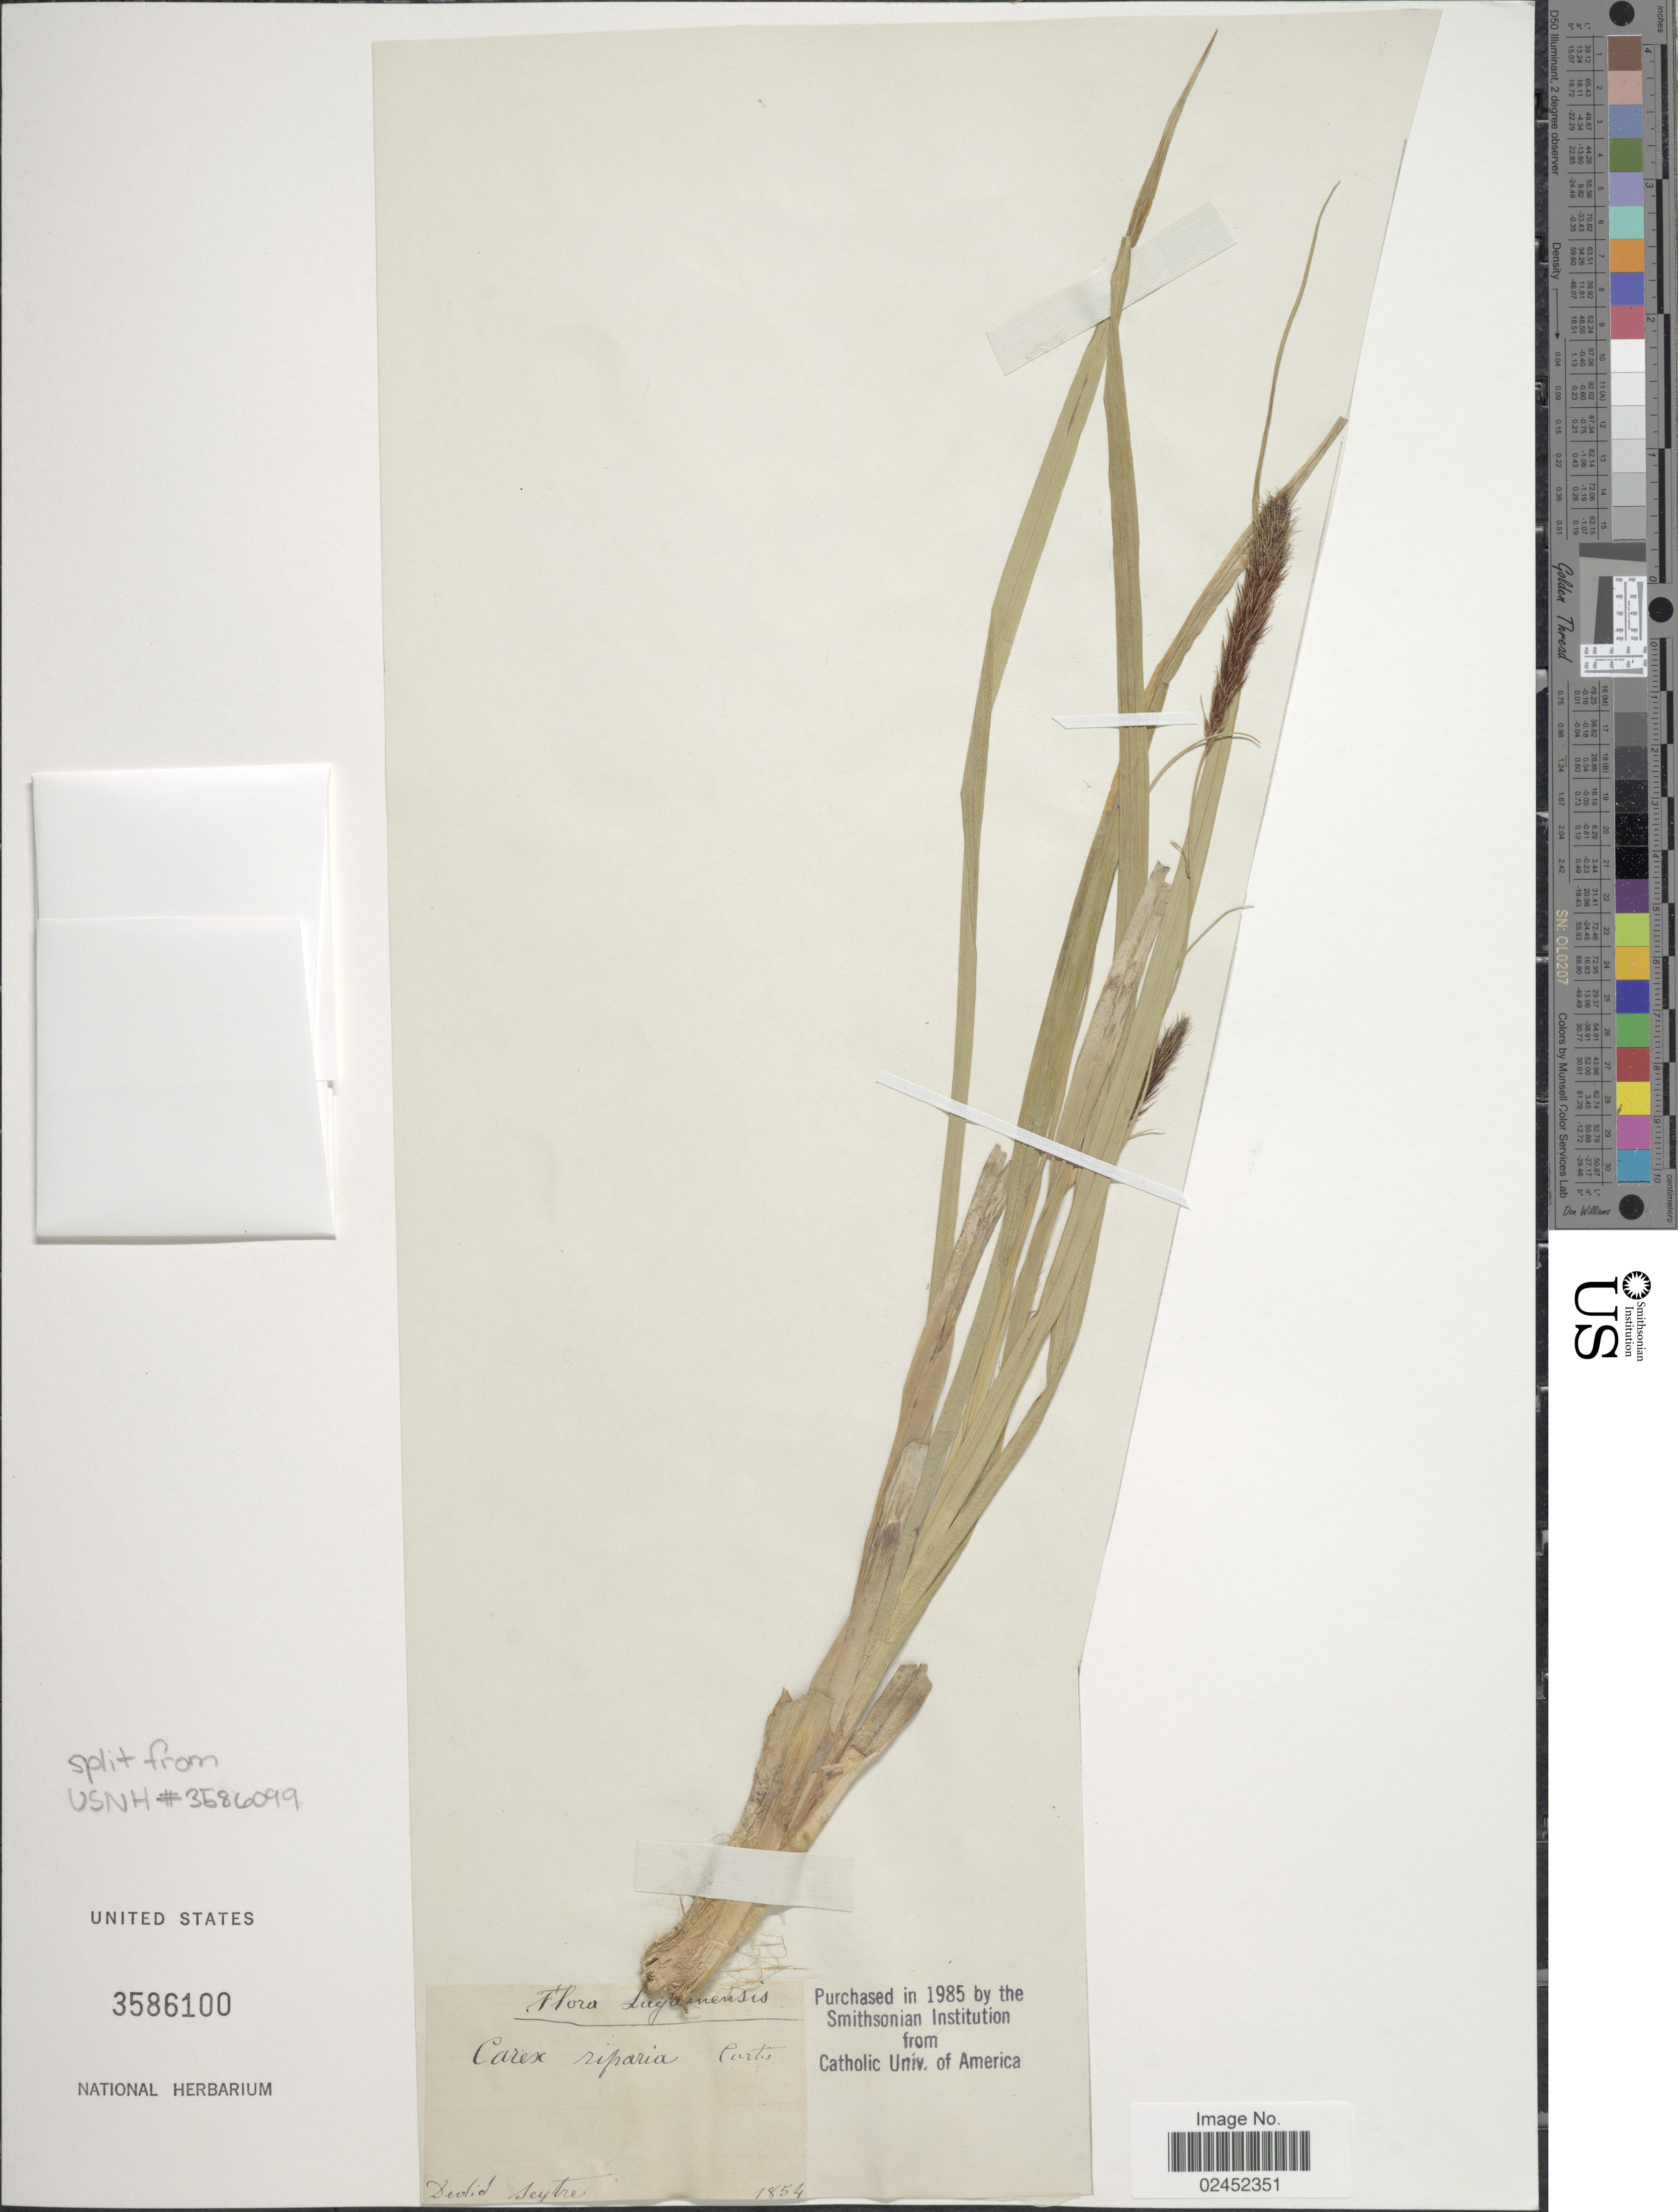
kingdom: Plantae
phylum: Tracheophyta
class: Liliopsida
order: Poales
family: Cyperaceae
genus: Carex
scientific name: Carex riparia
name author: Curtis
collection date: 1854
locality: Lugan [illegible text]nensis [interpreted].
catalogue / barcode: US 3586100